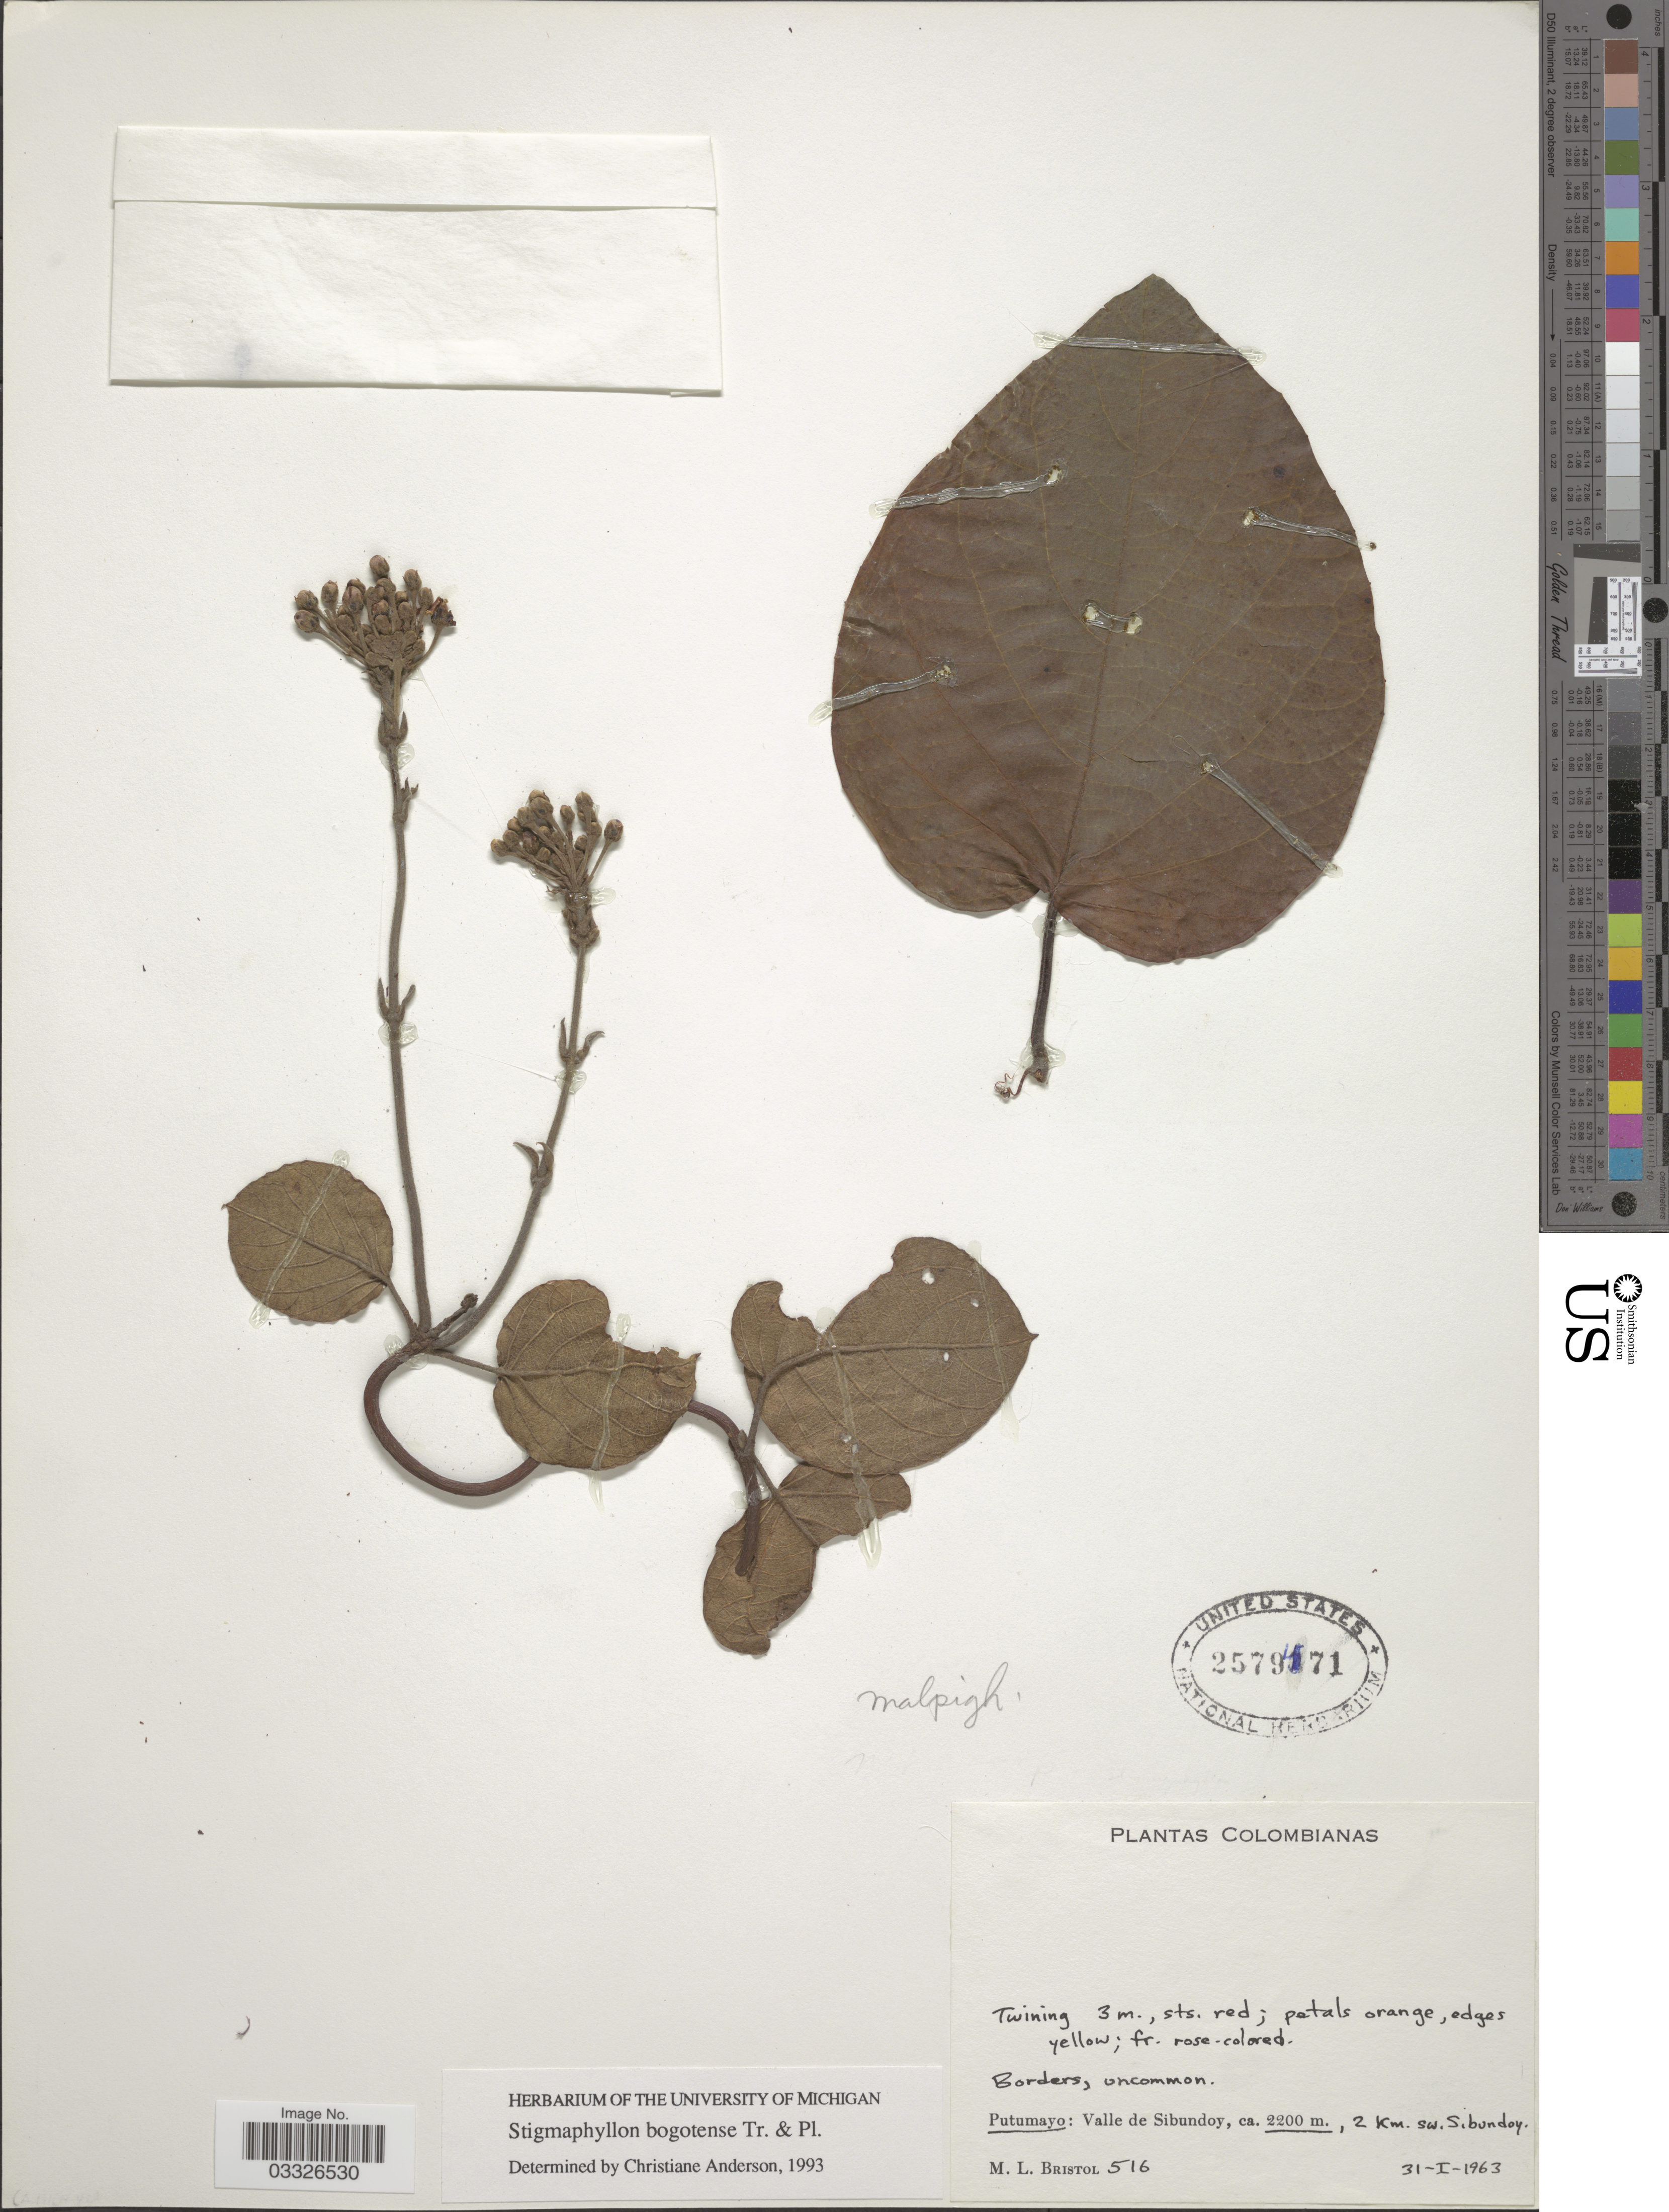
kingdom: Plantae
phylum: Tracheophyta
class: Magnoliopsida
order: Malpighiales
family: Malpighiaceae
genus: Stigmaphyllon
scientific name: Stigmaphyllon bogotense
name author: Triana & Planch.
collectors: M. L. Bristol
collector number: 516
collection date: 1963-01-31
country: Colombia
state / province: Putumayo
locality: Valle de Sibundoy, 2 Km. sw. Sibundoy.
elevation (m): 2200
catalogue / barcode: US 2579471